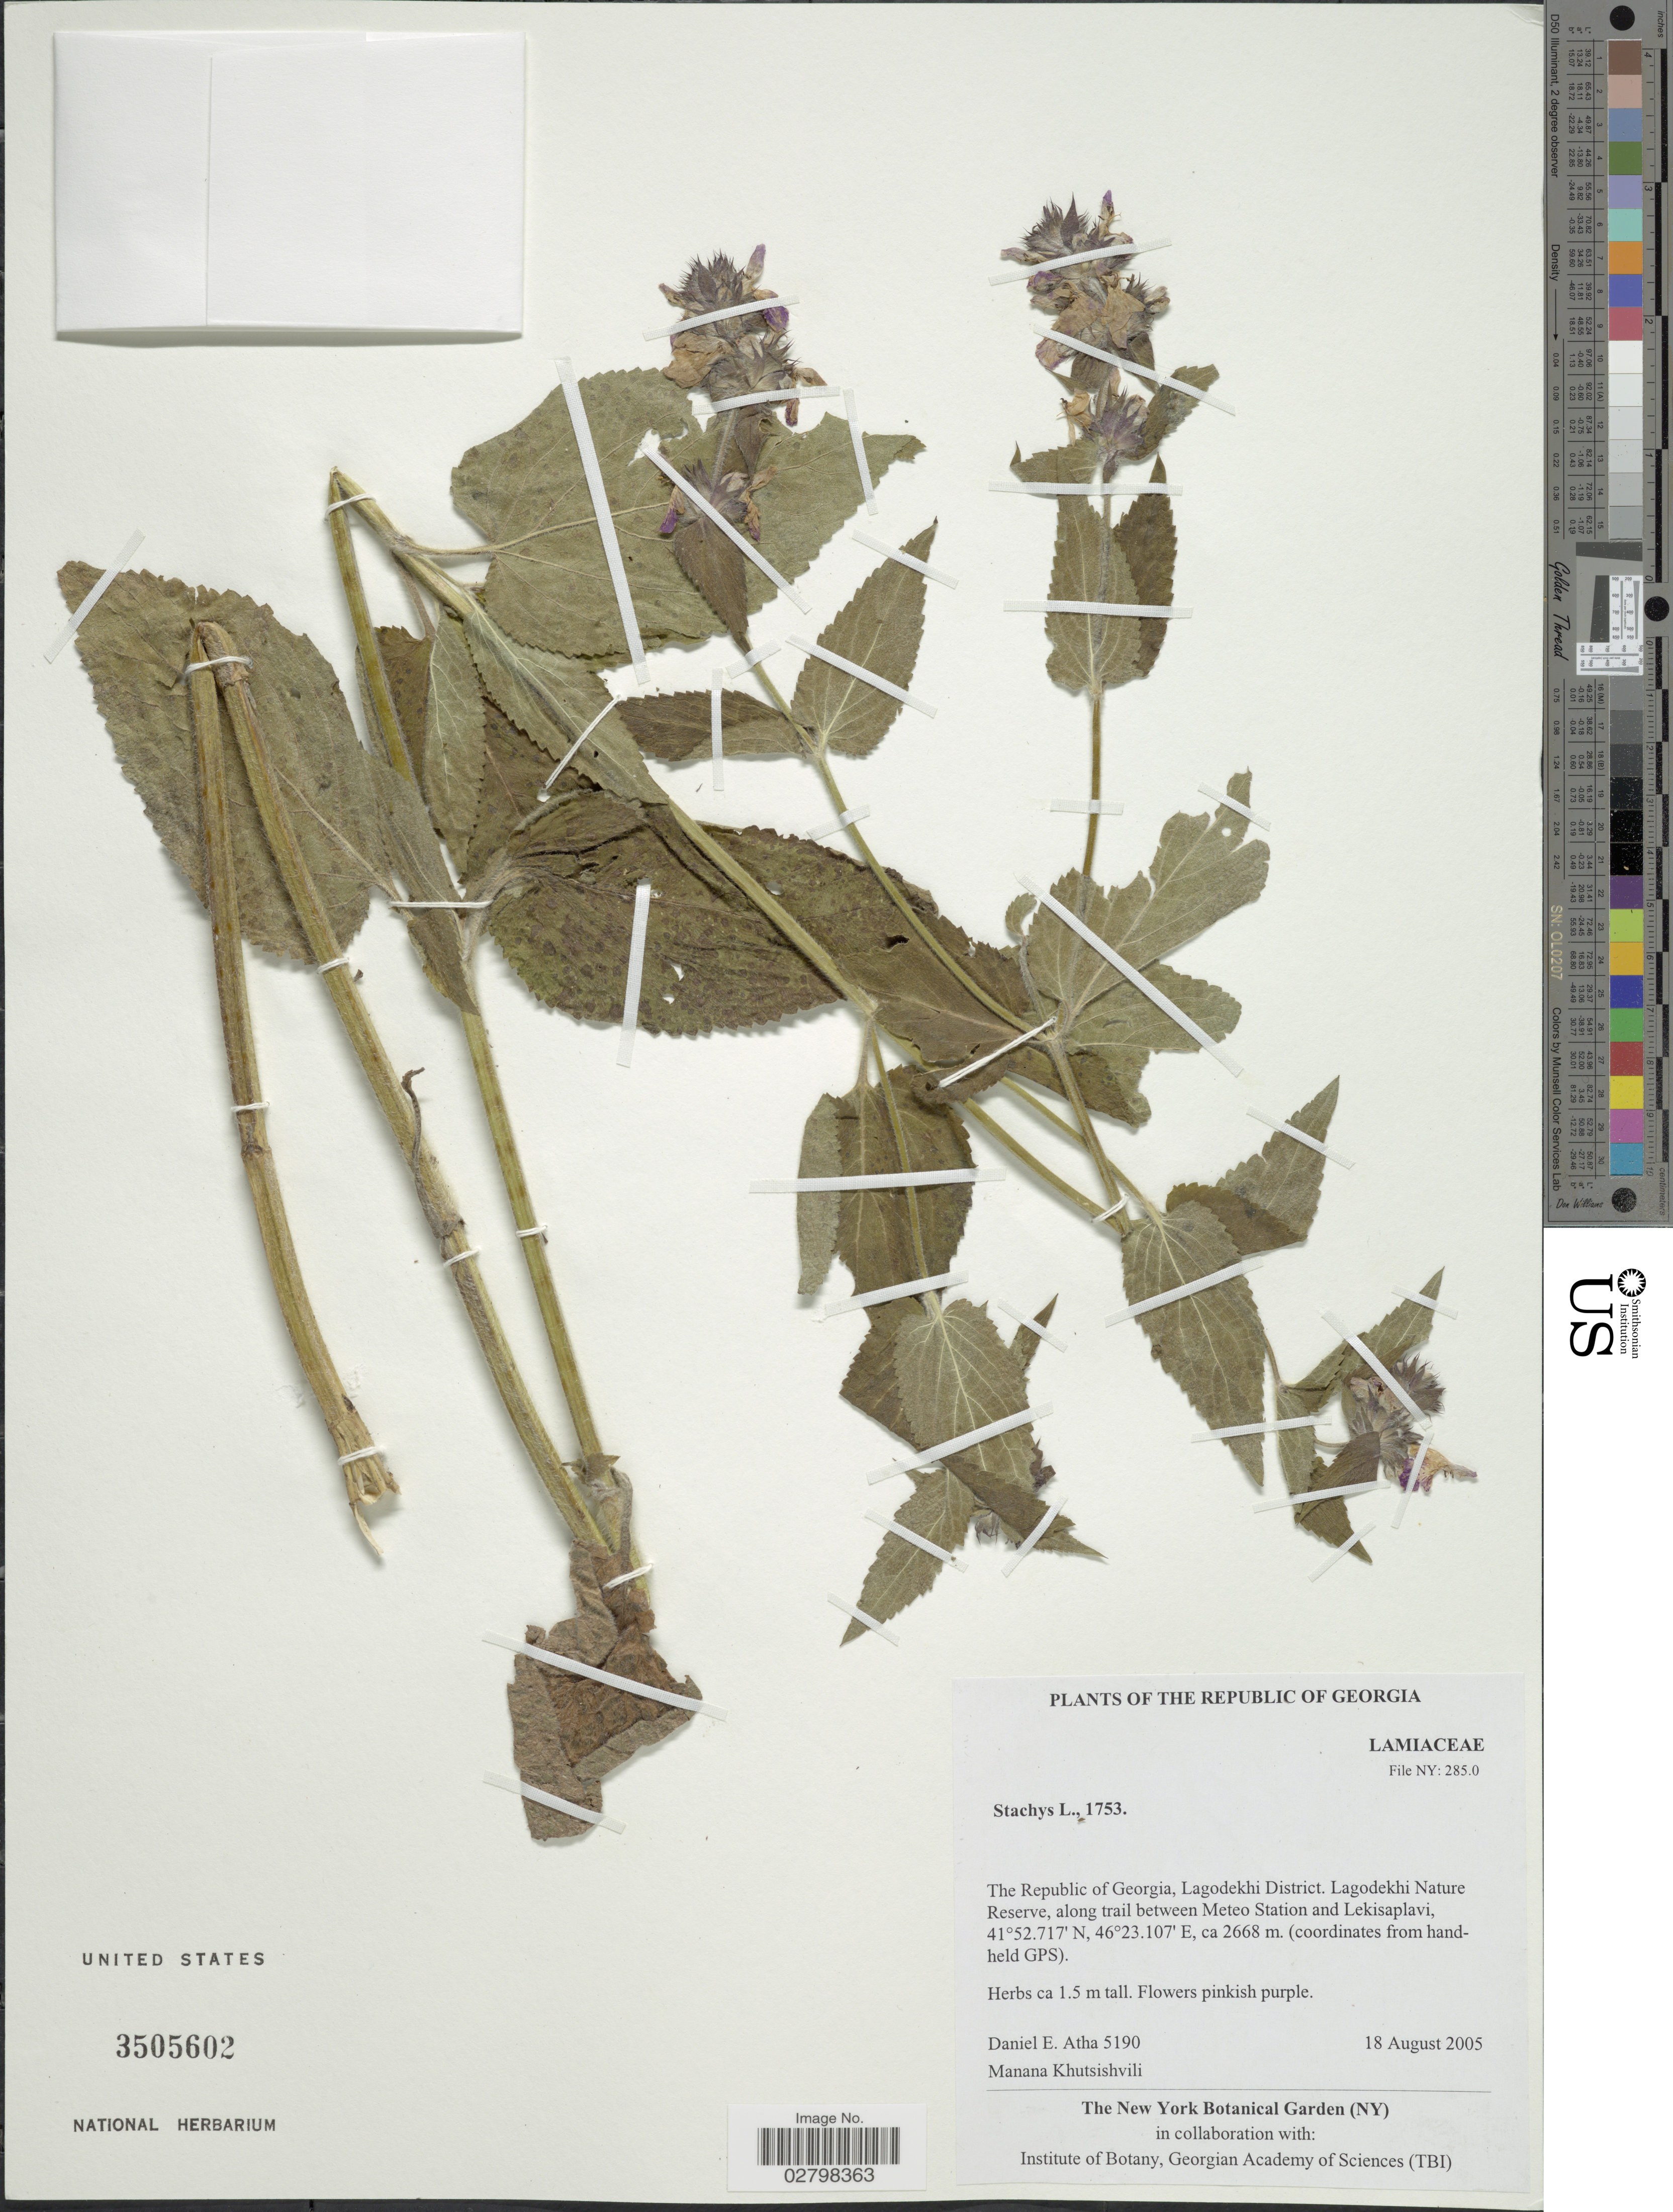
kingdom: Plantae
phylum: Tracheophyta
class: Magnoliopsida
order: Lamiales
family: Lamiaceae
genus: Stachys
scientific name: Stachys sp.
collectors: D. Atha & M. Khutsishvili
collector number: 5190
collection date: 2005-08-18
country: Georgia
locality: The Republic of Georgia, Lagodekhi District. Lagodekhi Nature Reserve, along trail between Meteo Station and Lekisaplavi.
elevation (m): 2668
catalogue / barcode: US 3505602